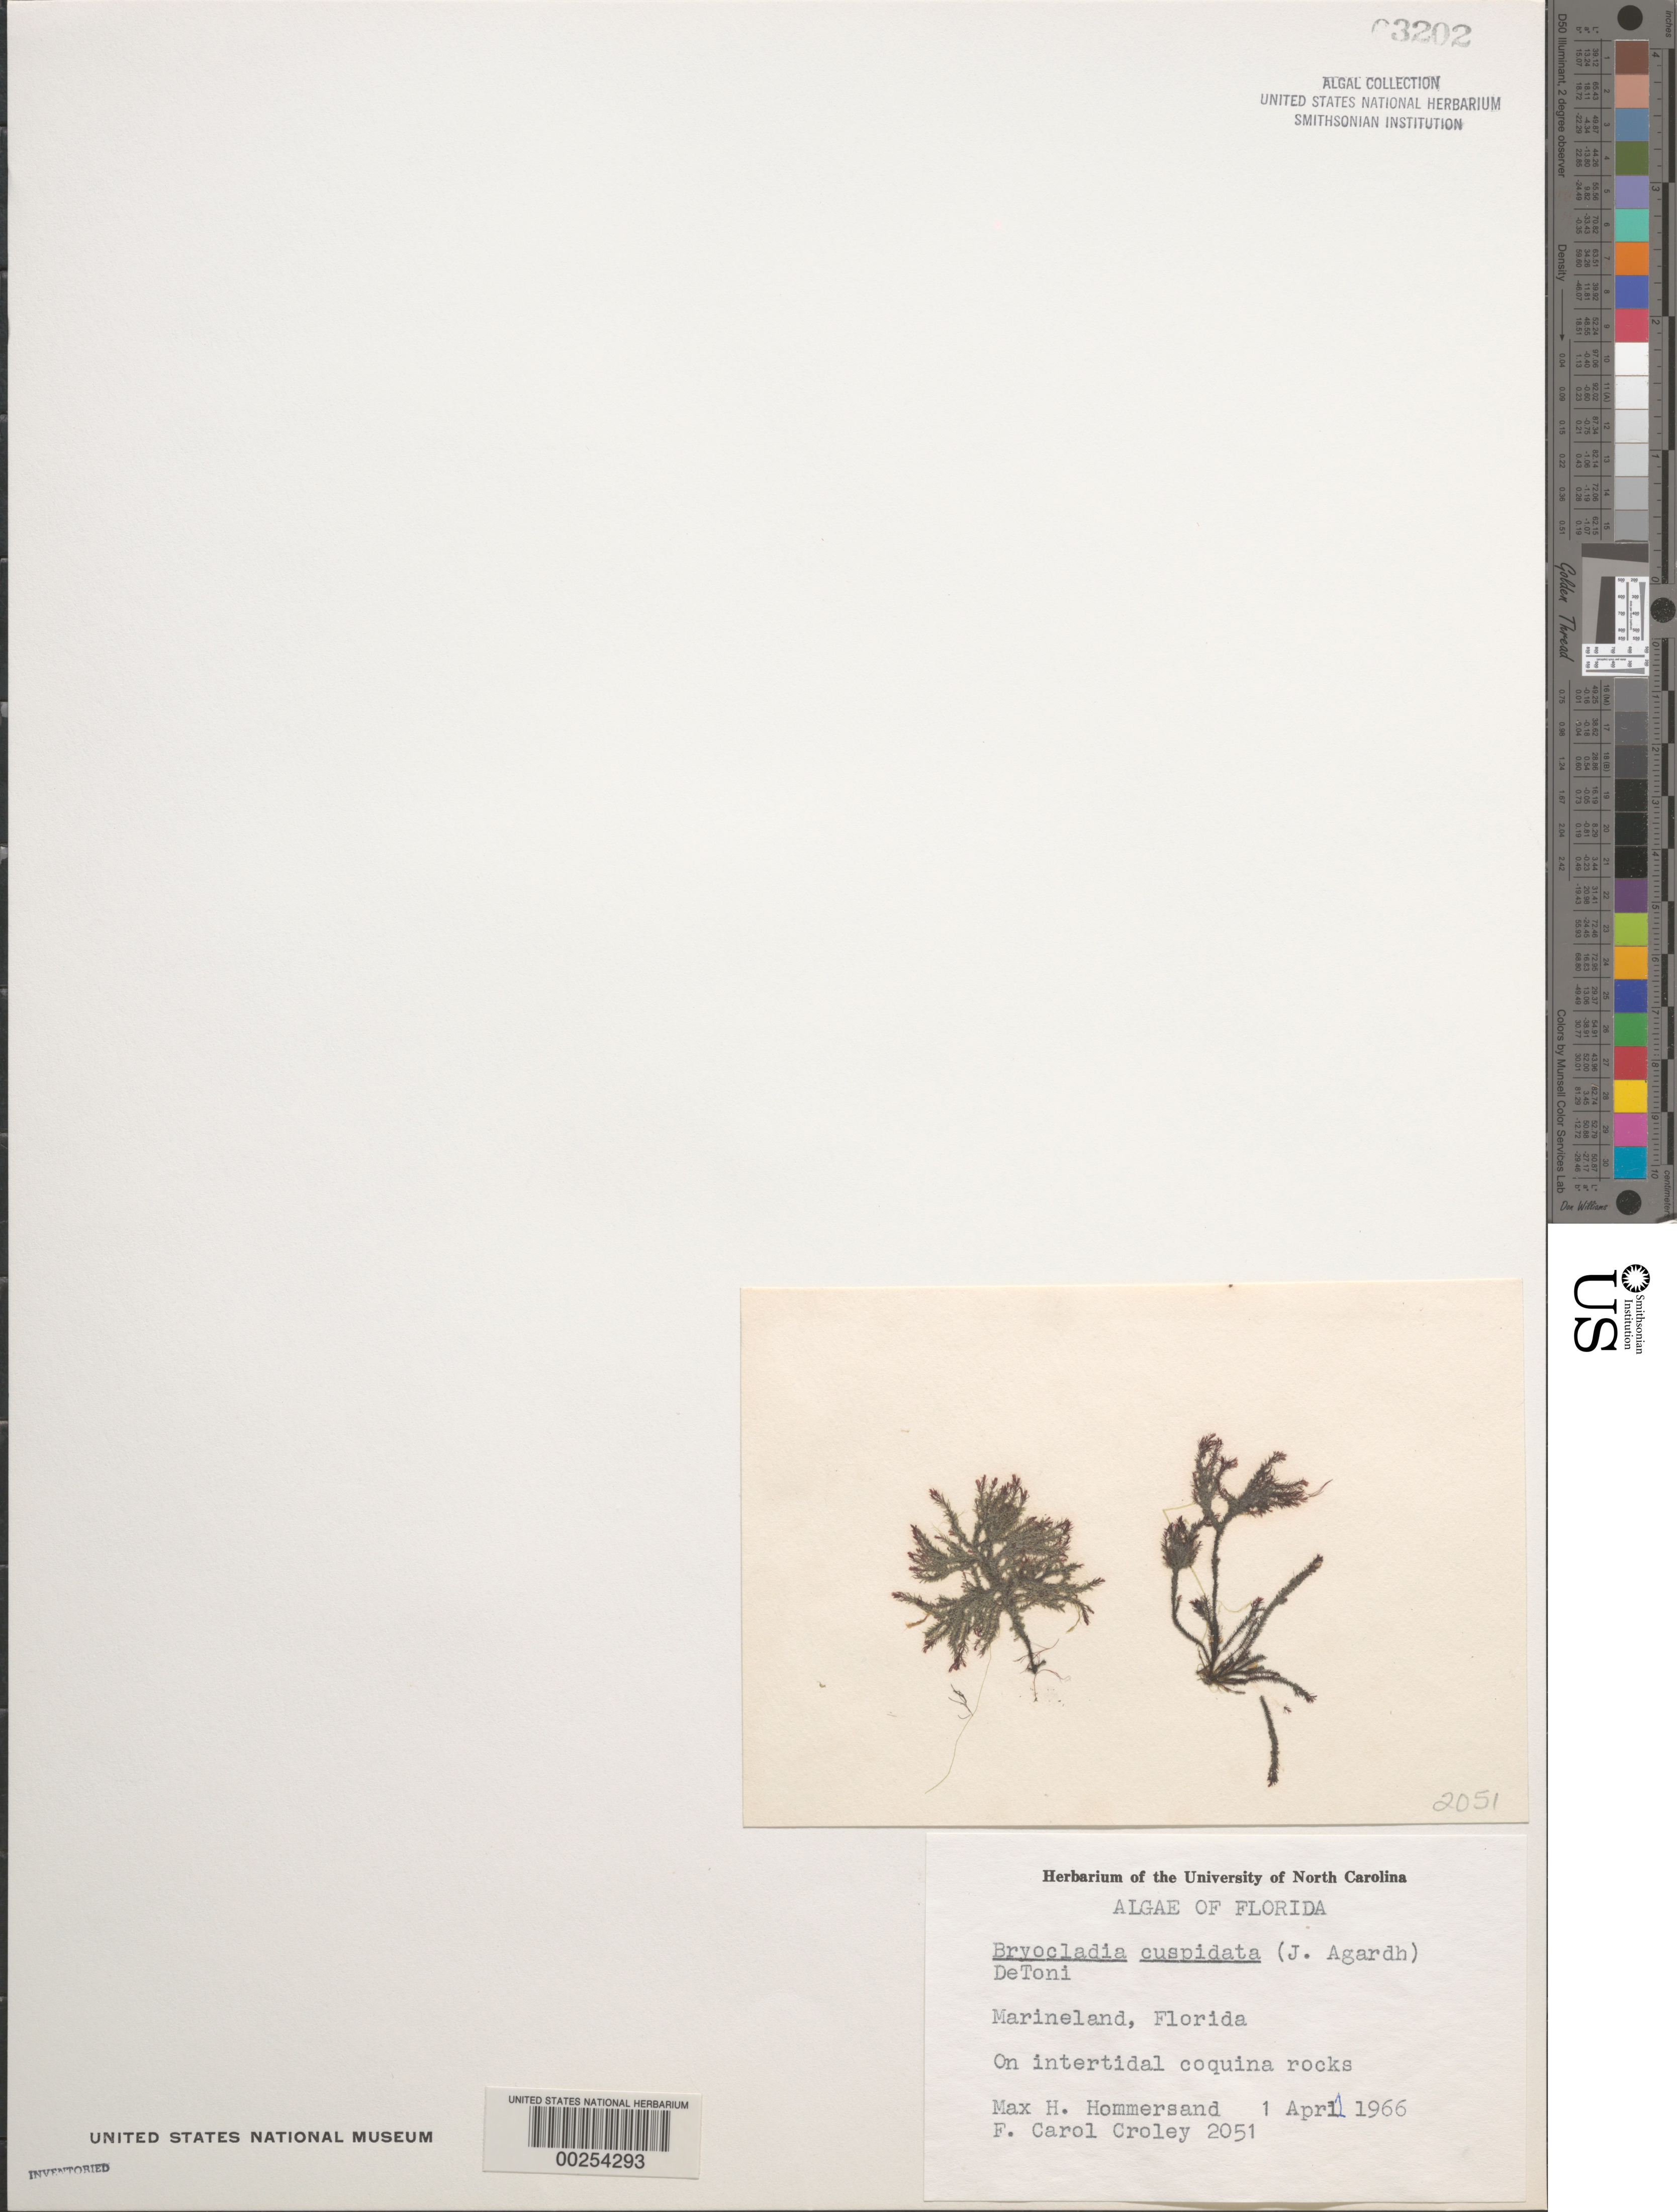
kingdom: Plantae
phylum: Rhodophyta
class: Florideophyceae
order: Ceramiales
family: Rhodomelaceae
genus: Bryocladia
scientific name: Bryocladia cuspidata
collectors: M. H. Hommersand & F. C. Croley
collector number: FCC 2051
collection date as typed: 01 Apr 1966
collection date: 1966-04-01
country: United States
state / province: Florida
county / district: Saint Johns County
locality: Marineland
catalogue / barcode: US 3202